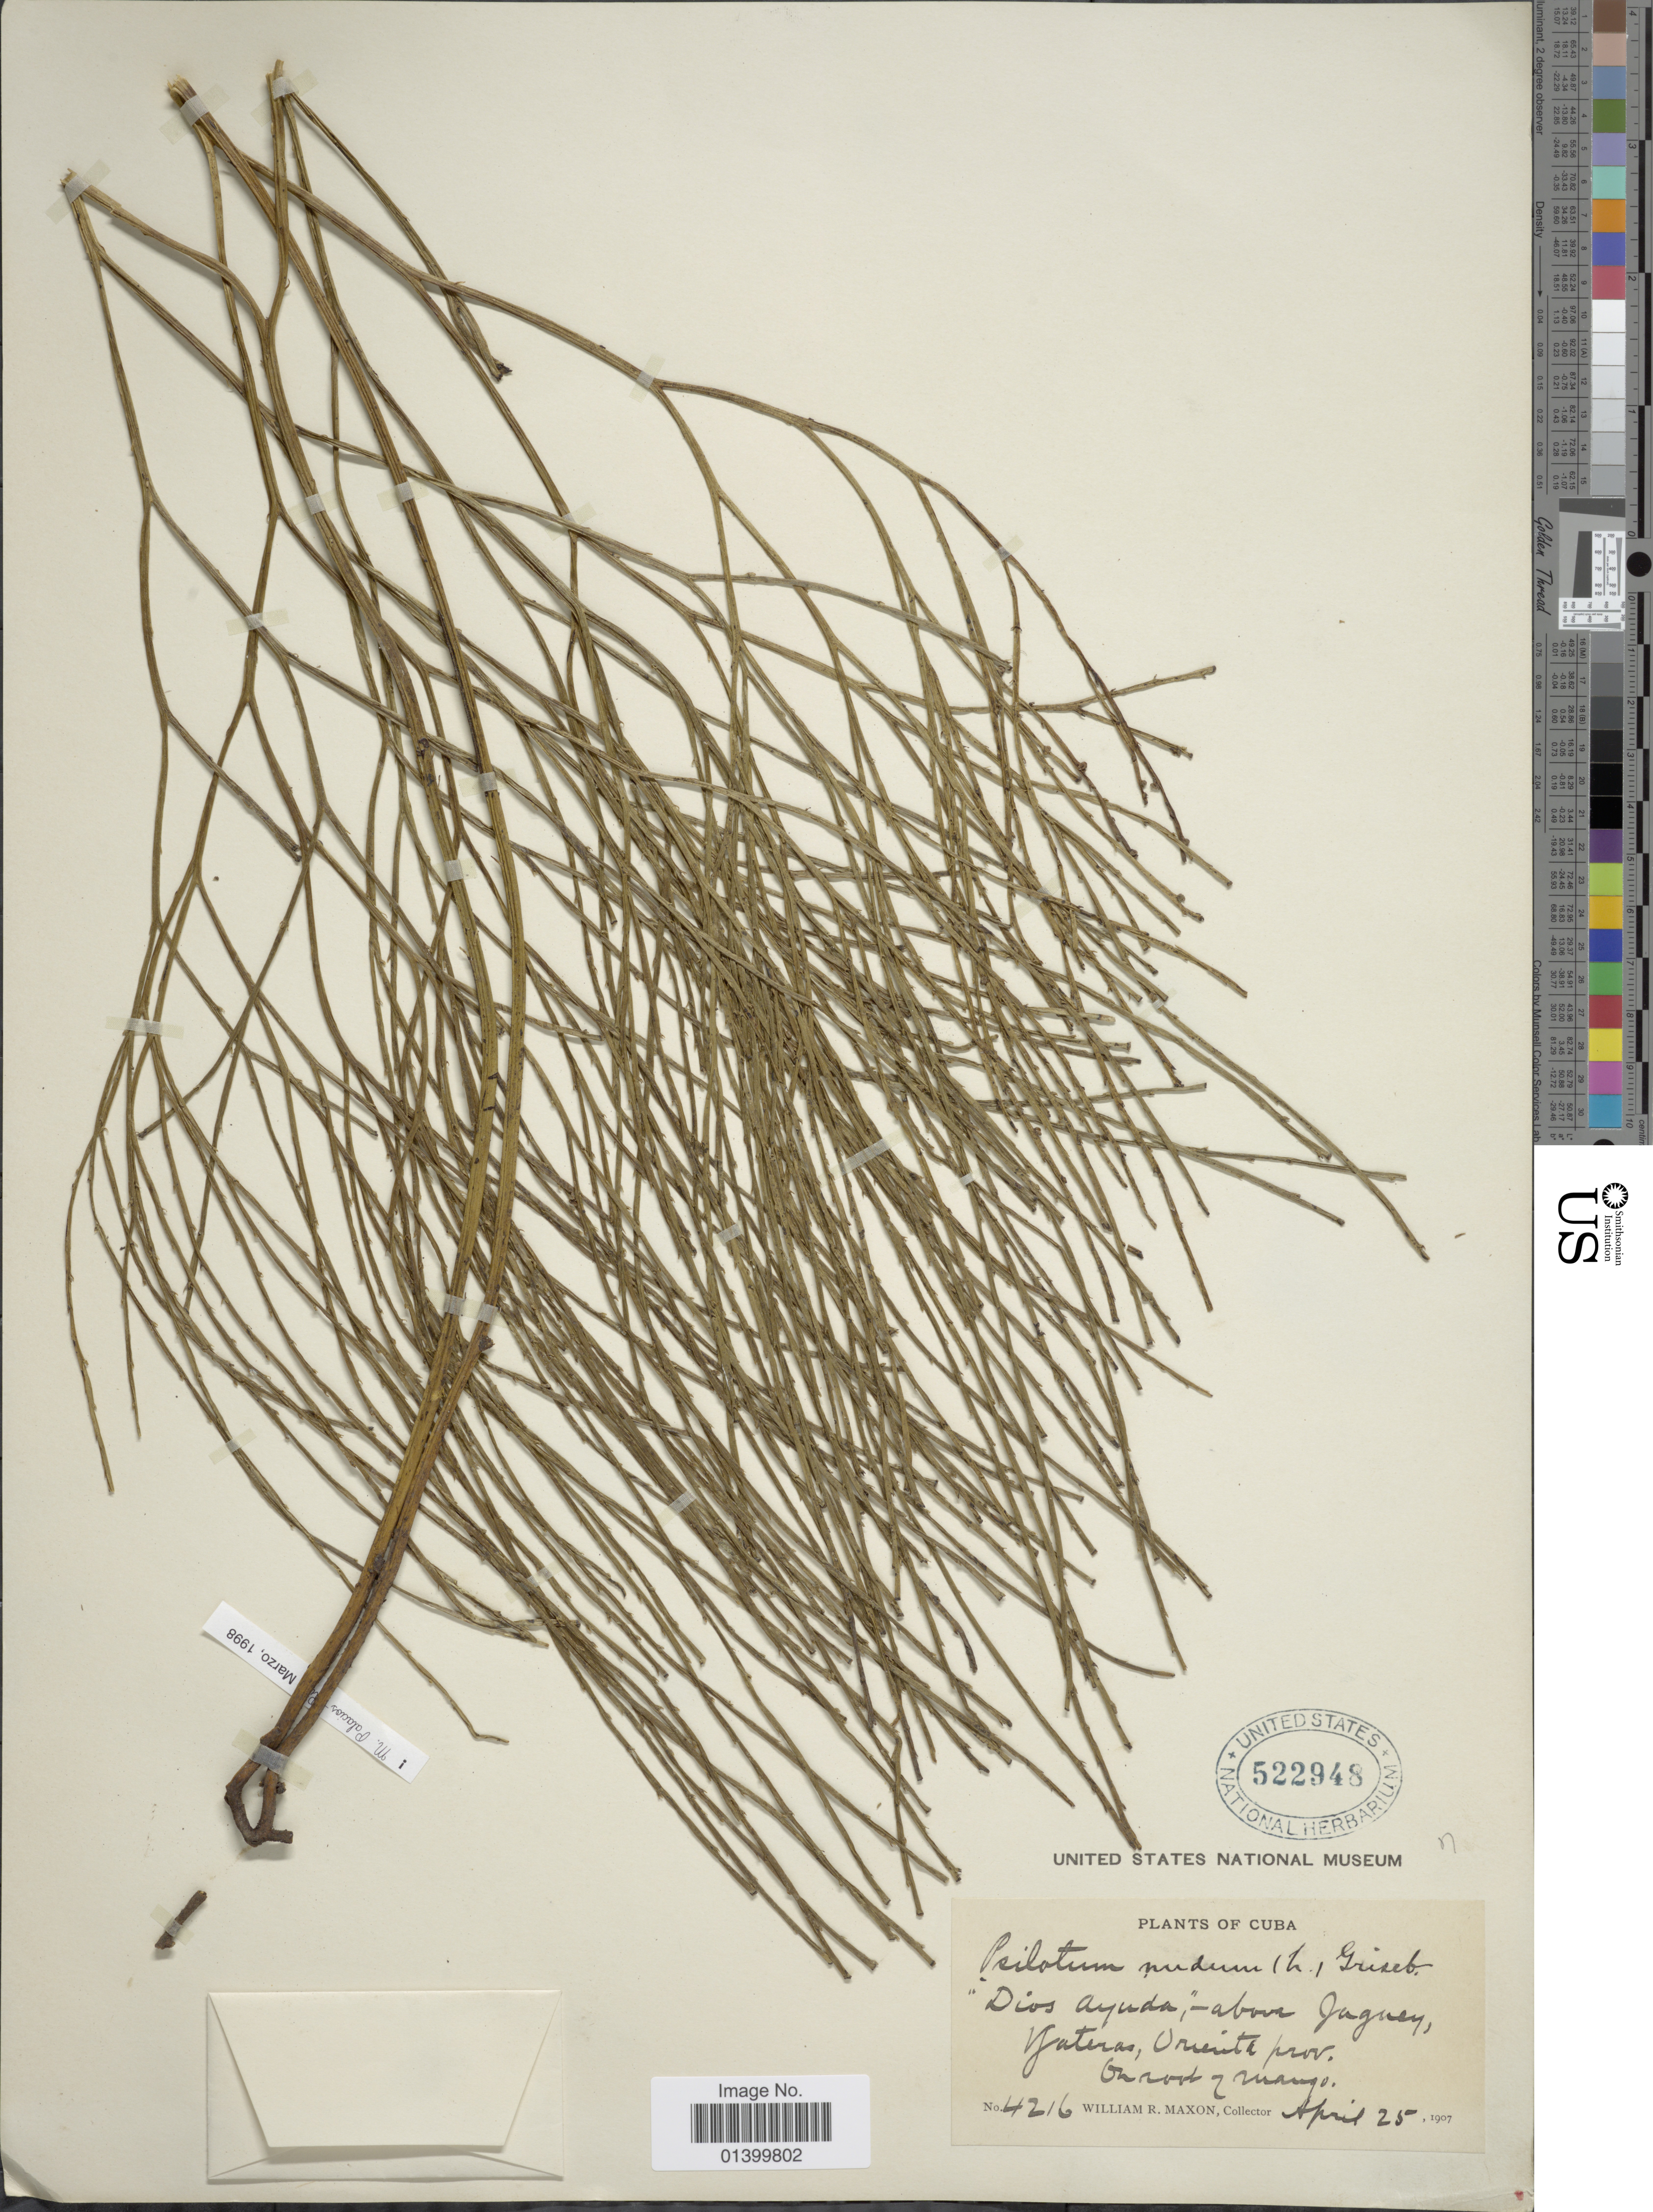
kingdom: Plantae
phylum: Tracheophyta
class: Polypodiopsida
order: Psilotales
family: Psilotaceae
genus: Psilotum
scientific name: Psilotum nudum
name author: (L.) P. Beauv.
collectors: W. R. Maxon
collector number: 4216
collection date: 1907-04-25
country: Cuba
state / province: Guantanamo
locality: "Dios Ayuda",- above Jagüey, Yatéras, Oriente prov. On root of mango.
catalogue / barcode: US 522948